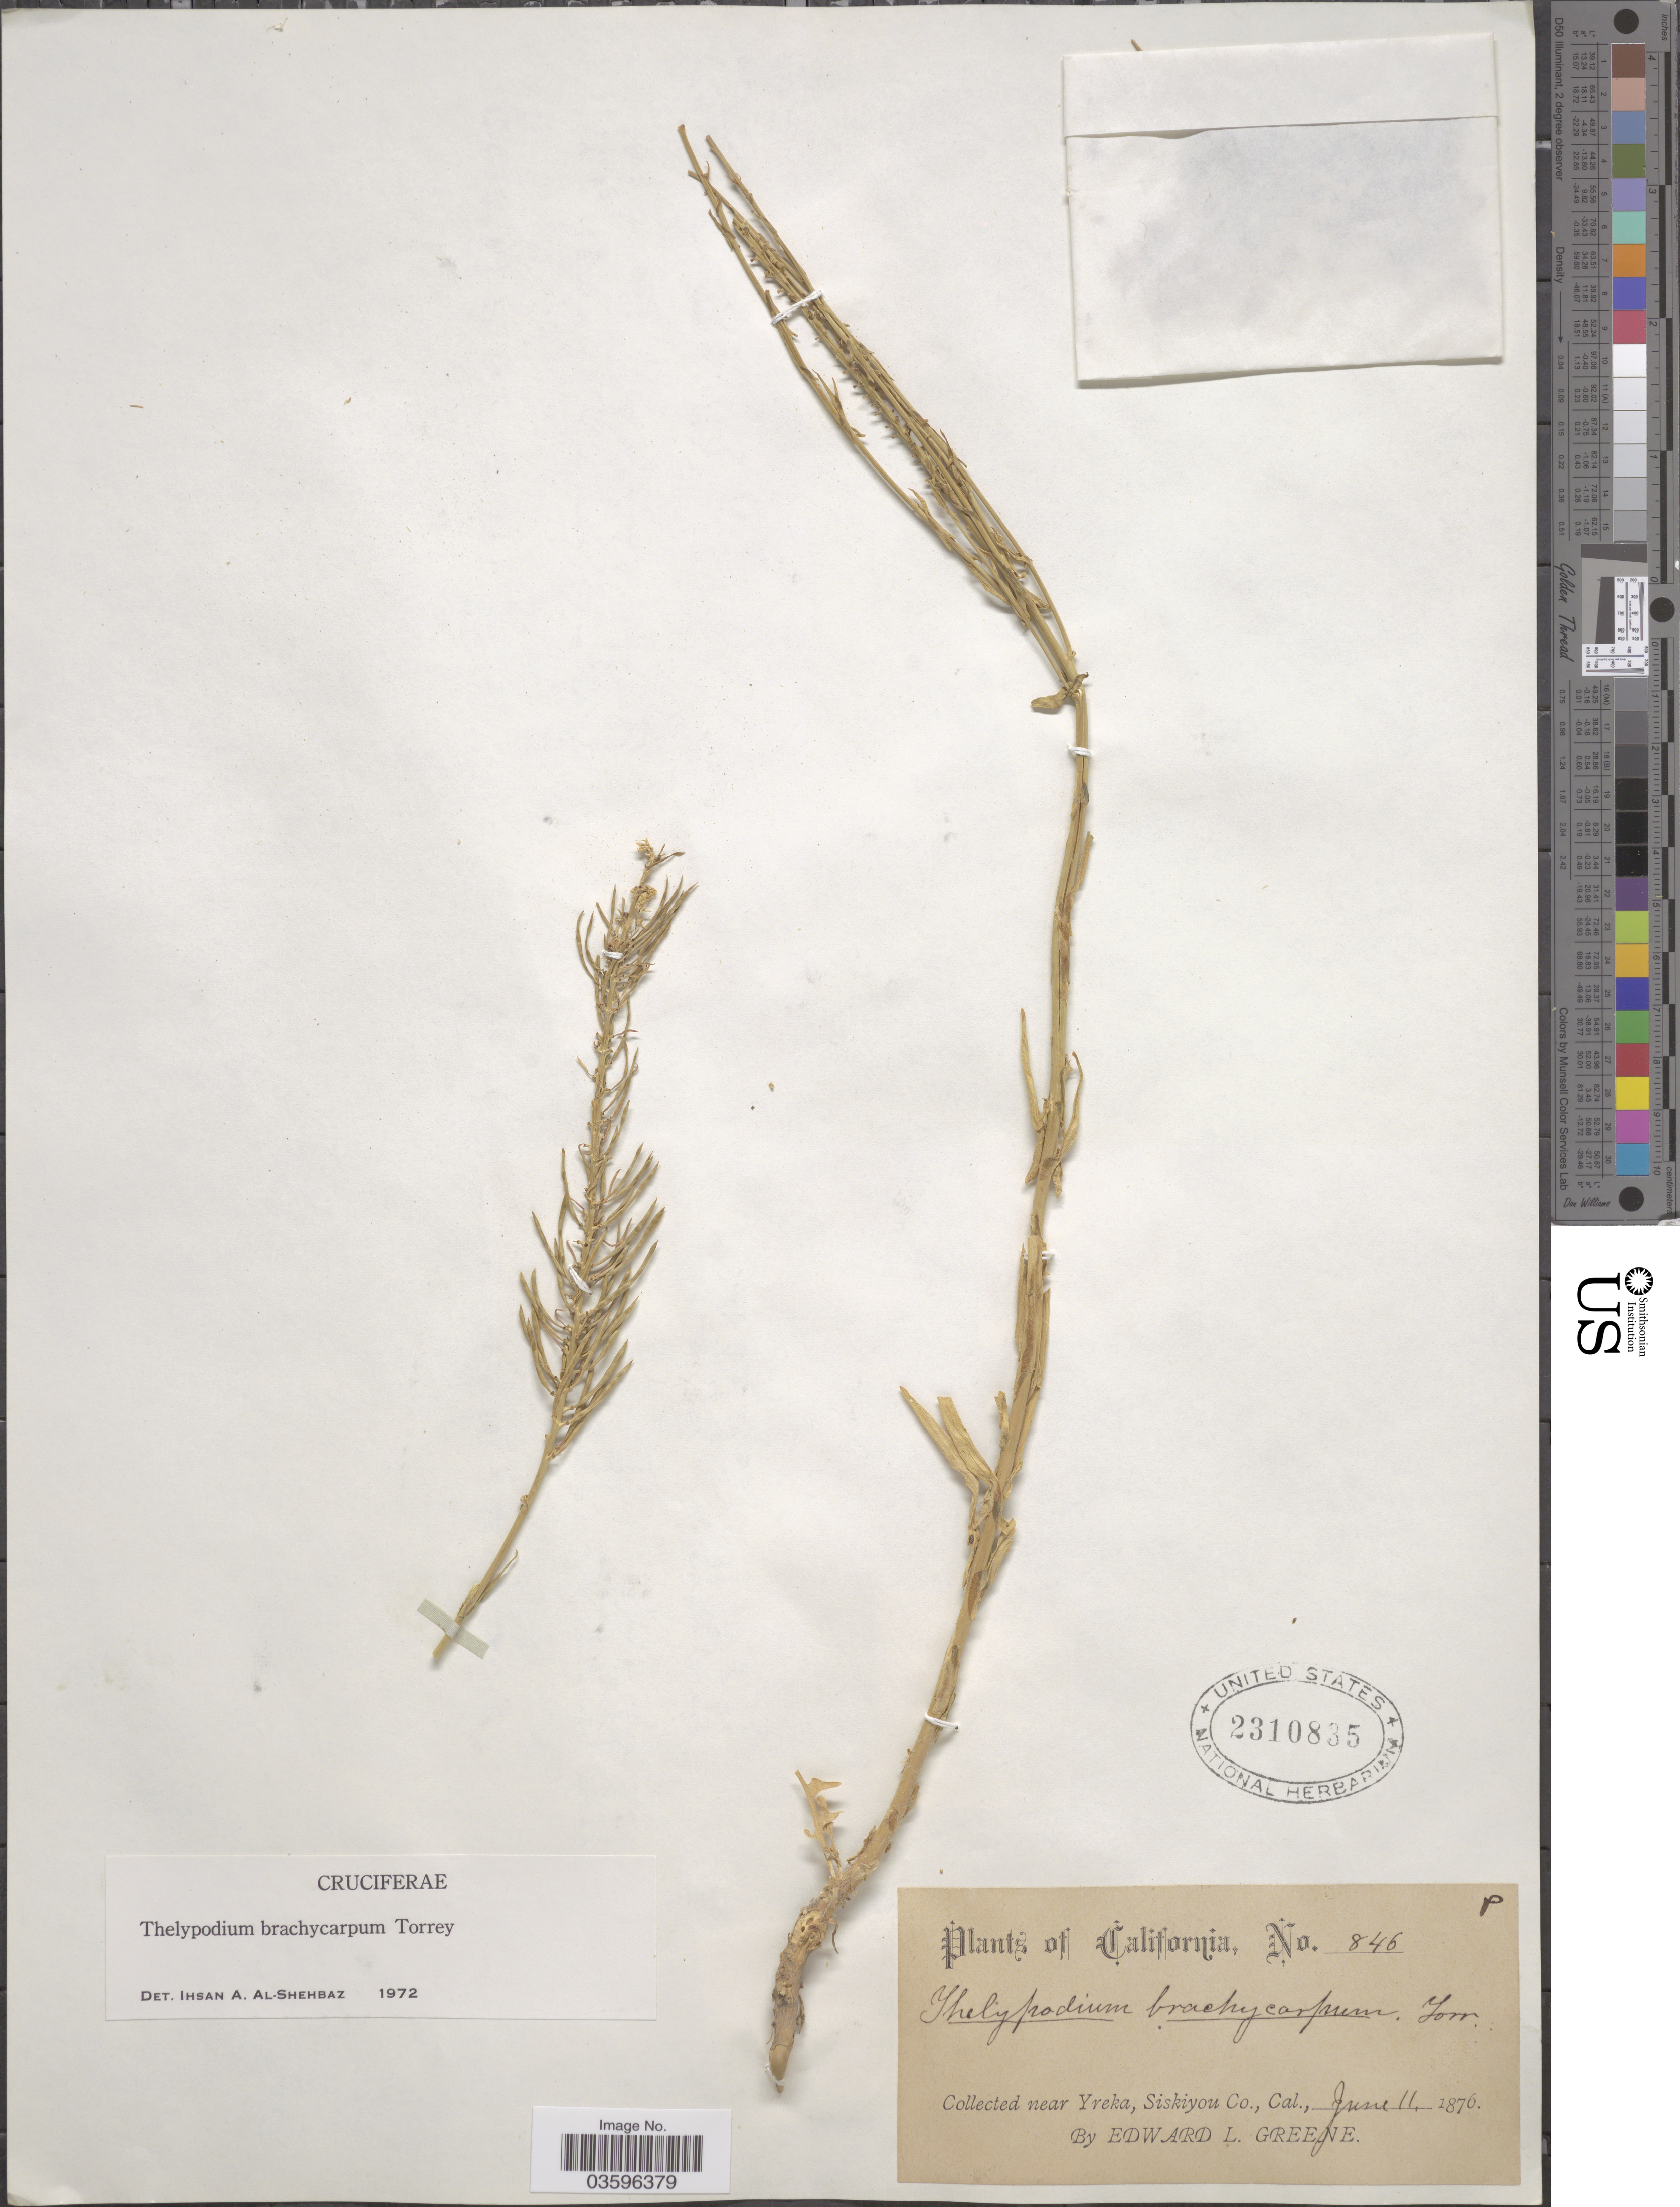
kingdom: Plantae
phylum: Tracheophyta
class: Magnoliopsida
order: Brassicales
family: Brassicaceae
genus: Thelypodium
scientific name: Thelypodium brachycarpum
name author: Torr.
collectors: E. L. Greene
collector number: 846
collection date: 1876-06-11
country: United States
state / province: California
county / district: Siskiyou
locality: Near Yreka, Siskiyou Co.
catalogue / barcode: US 2310835